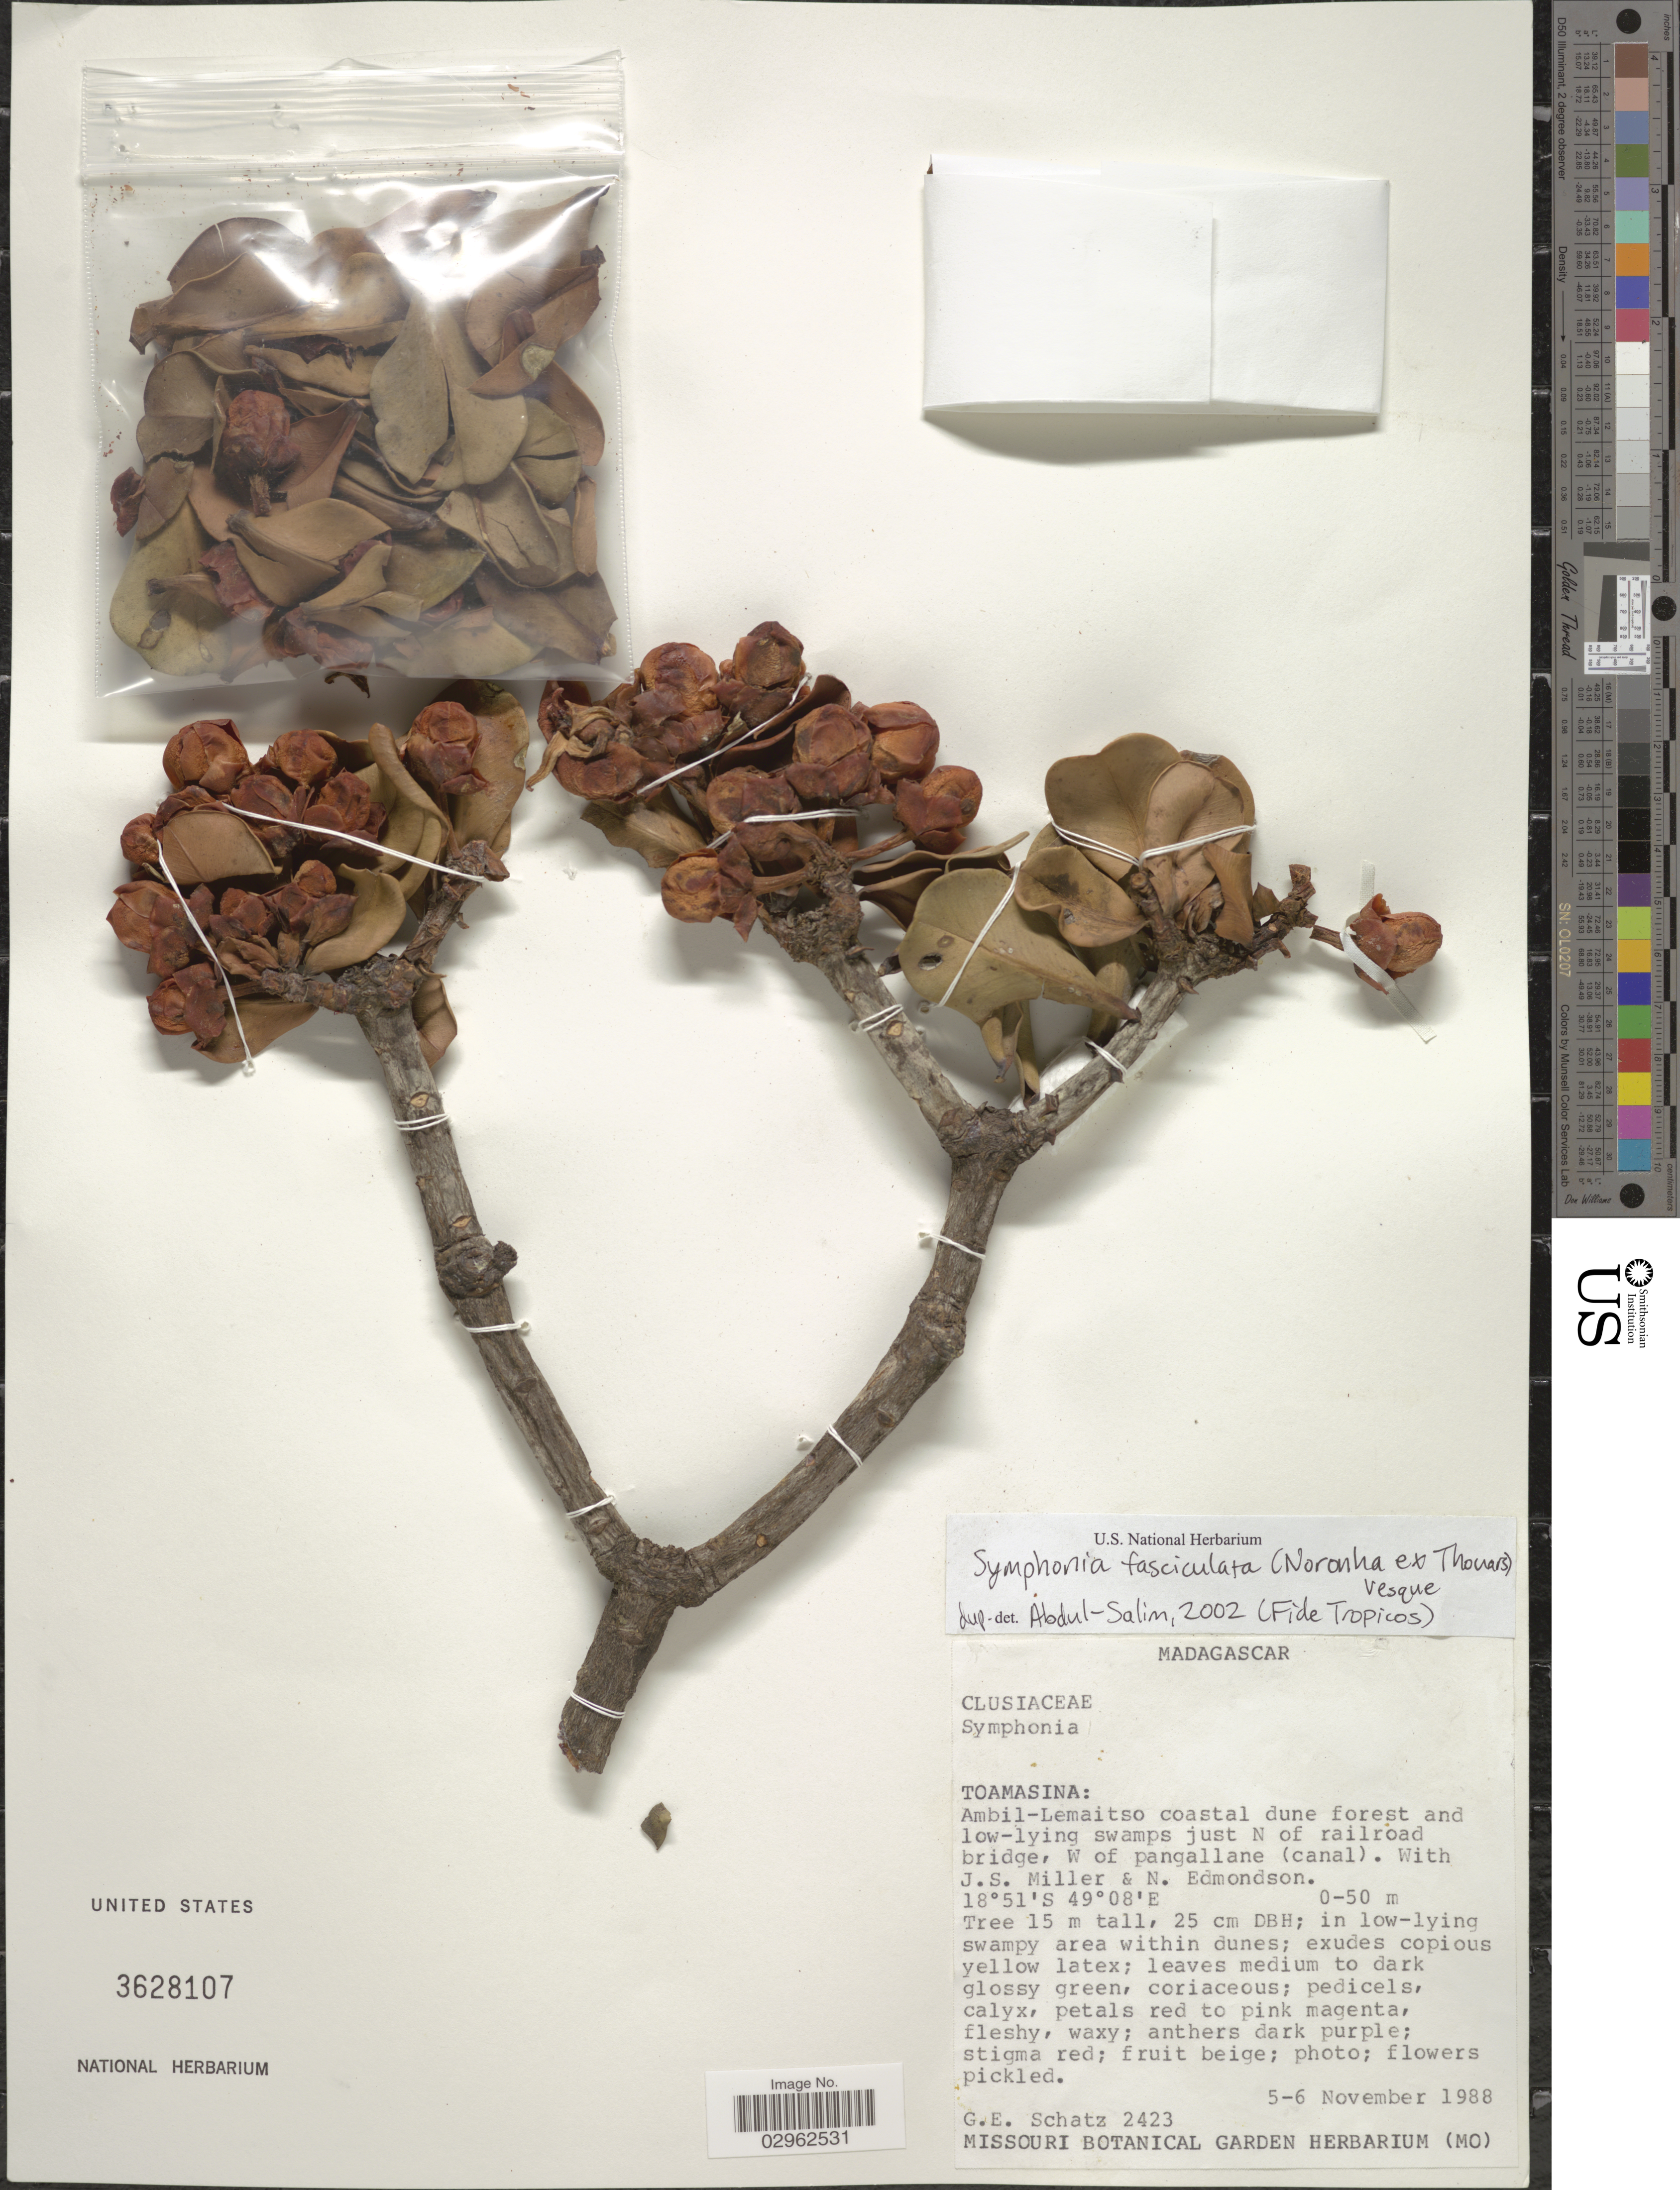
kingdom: Plantae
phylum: Tracheophyta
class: Magnoliopsida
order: Malpighiales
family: Clusiaceae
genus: Symphonia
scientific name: Symphonia fasciculata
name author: (Noronha ex Thouars) Vesque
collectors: G. Schatz, J. S. Miller & N. Edmondson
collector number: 2423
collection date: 1988-11-05/1988-11-06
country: Madagascar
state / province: Atsinanana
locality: Ambil-Lemaitso coastal dune forest and low-lying swamps just N of railroad bridge, W of pangallane (canal).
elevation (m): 0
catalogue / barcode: US 3628107